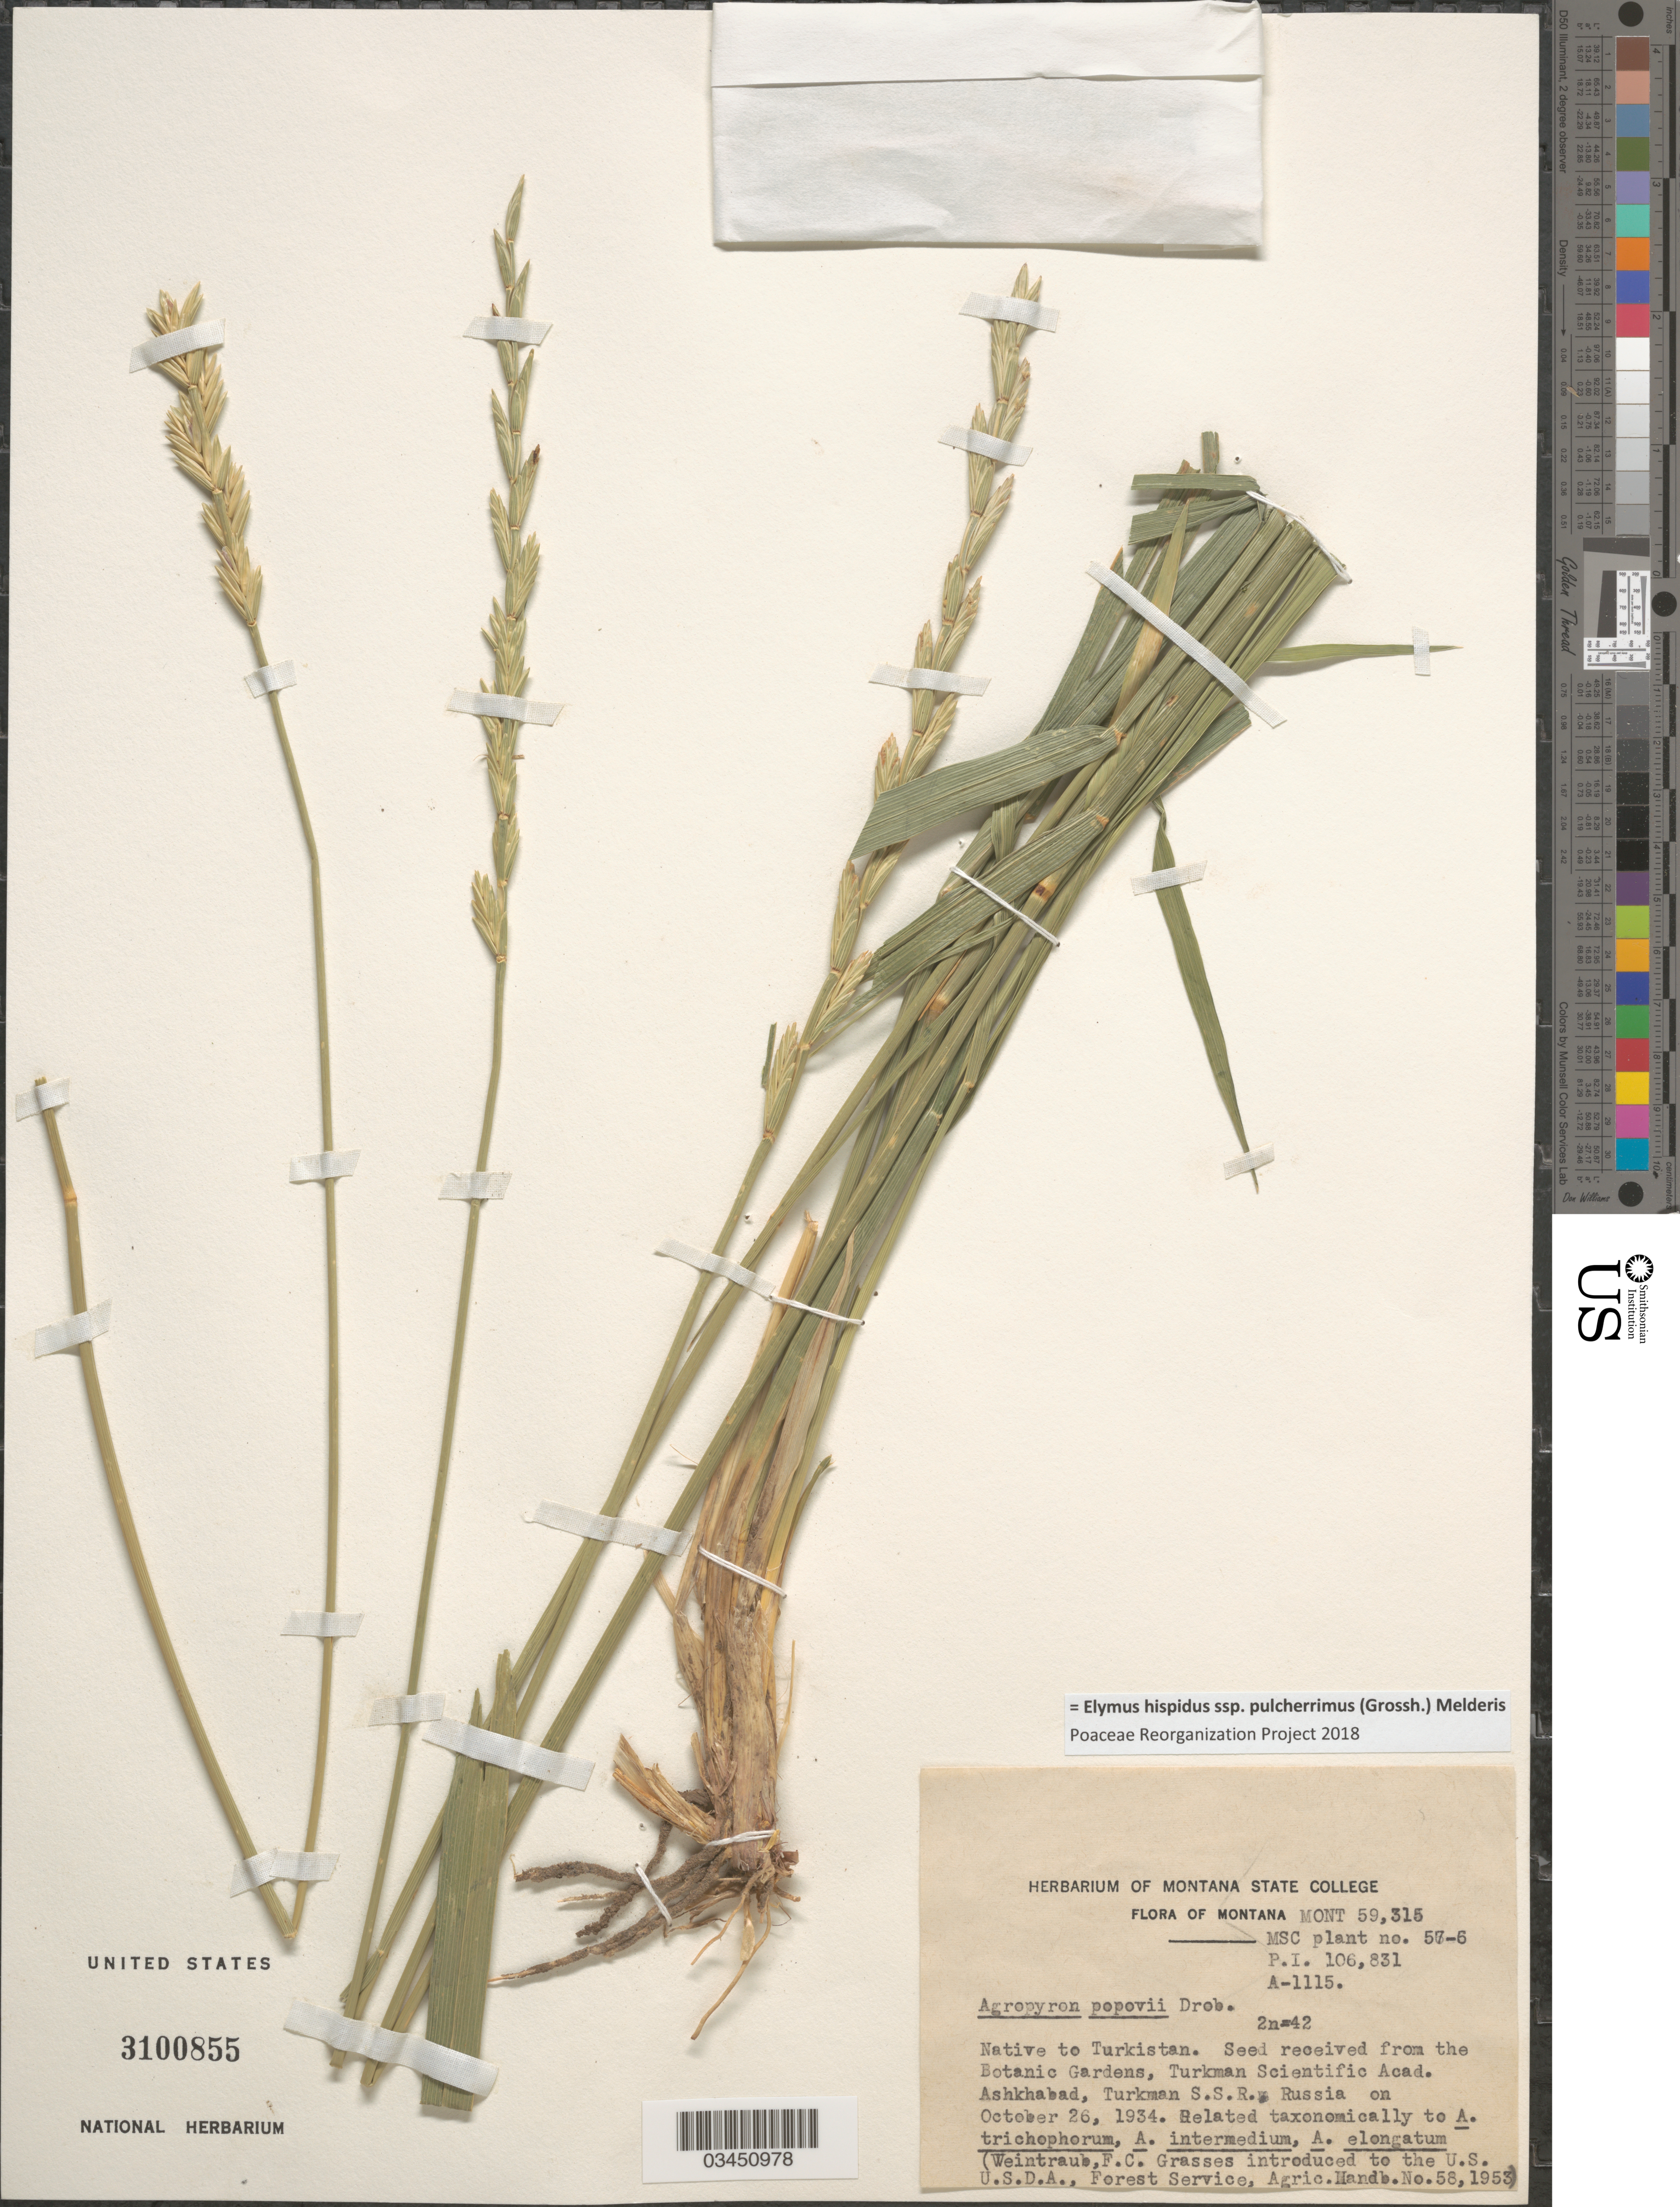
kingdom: Plantae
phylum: Tracheophyta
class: Liliopsida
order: Poales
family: Poaceae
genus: Elymus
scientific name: Elymus hispidus subsp. pulcherrimus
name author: (Grossh.) Melderis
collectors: ex herb. Montana State College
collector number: Mont59315/57-6/PI106831/A-1115?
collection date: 1934-10-26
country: United States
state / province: Montana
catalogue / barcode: US 3100855